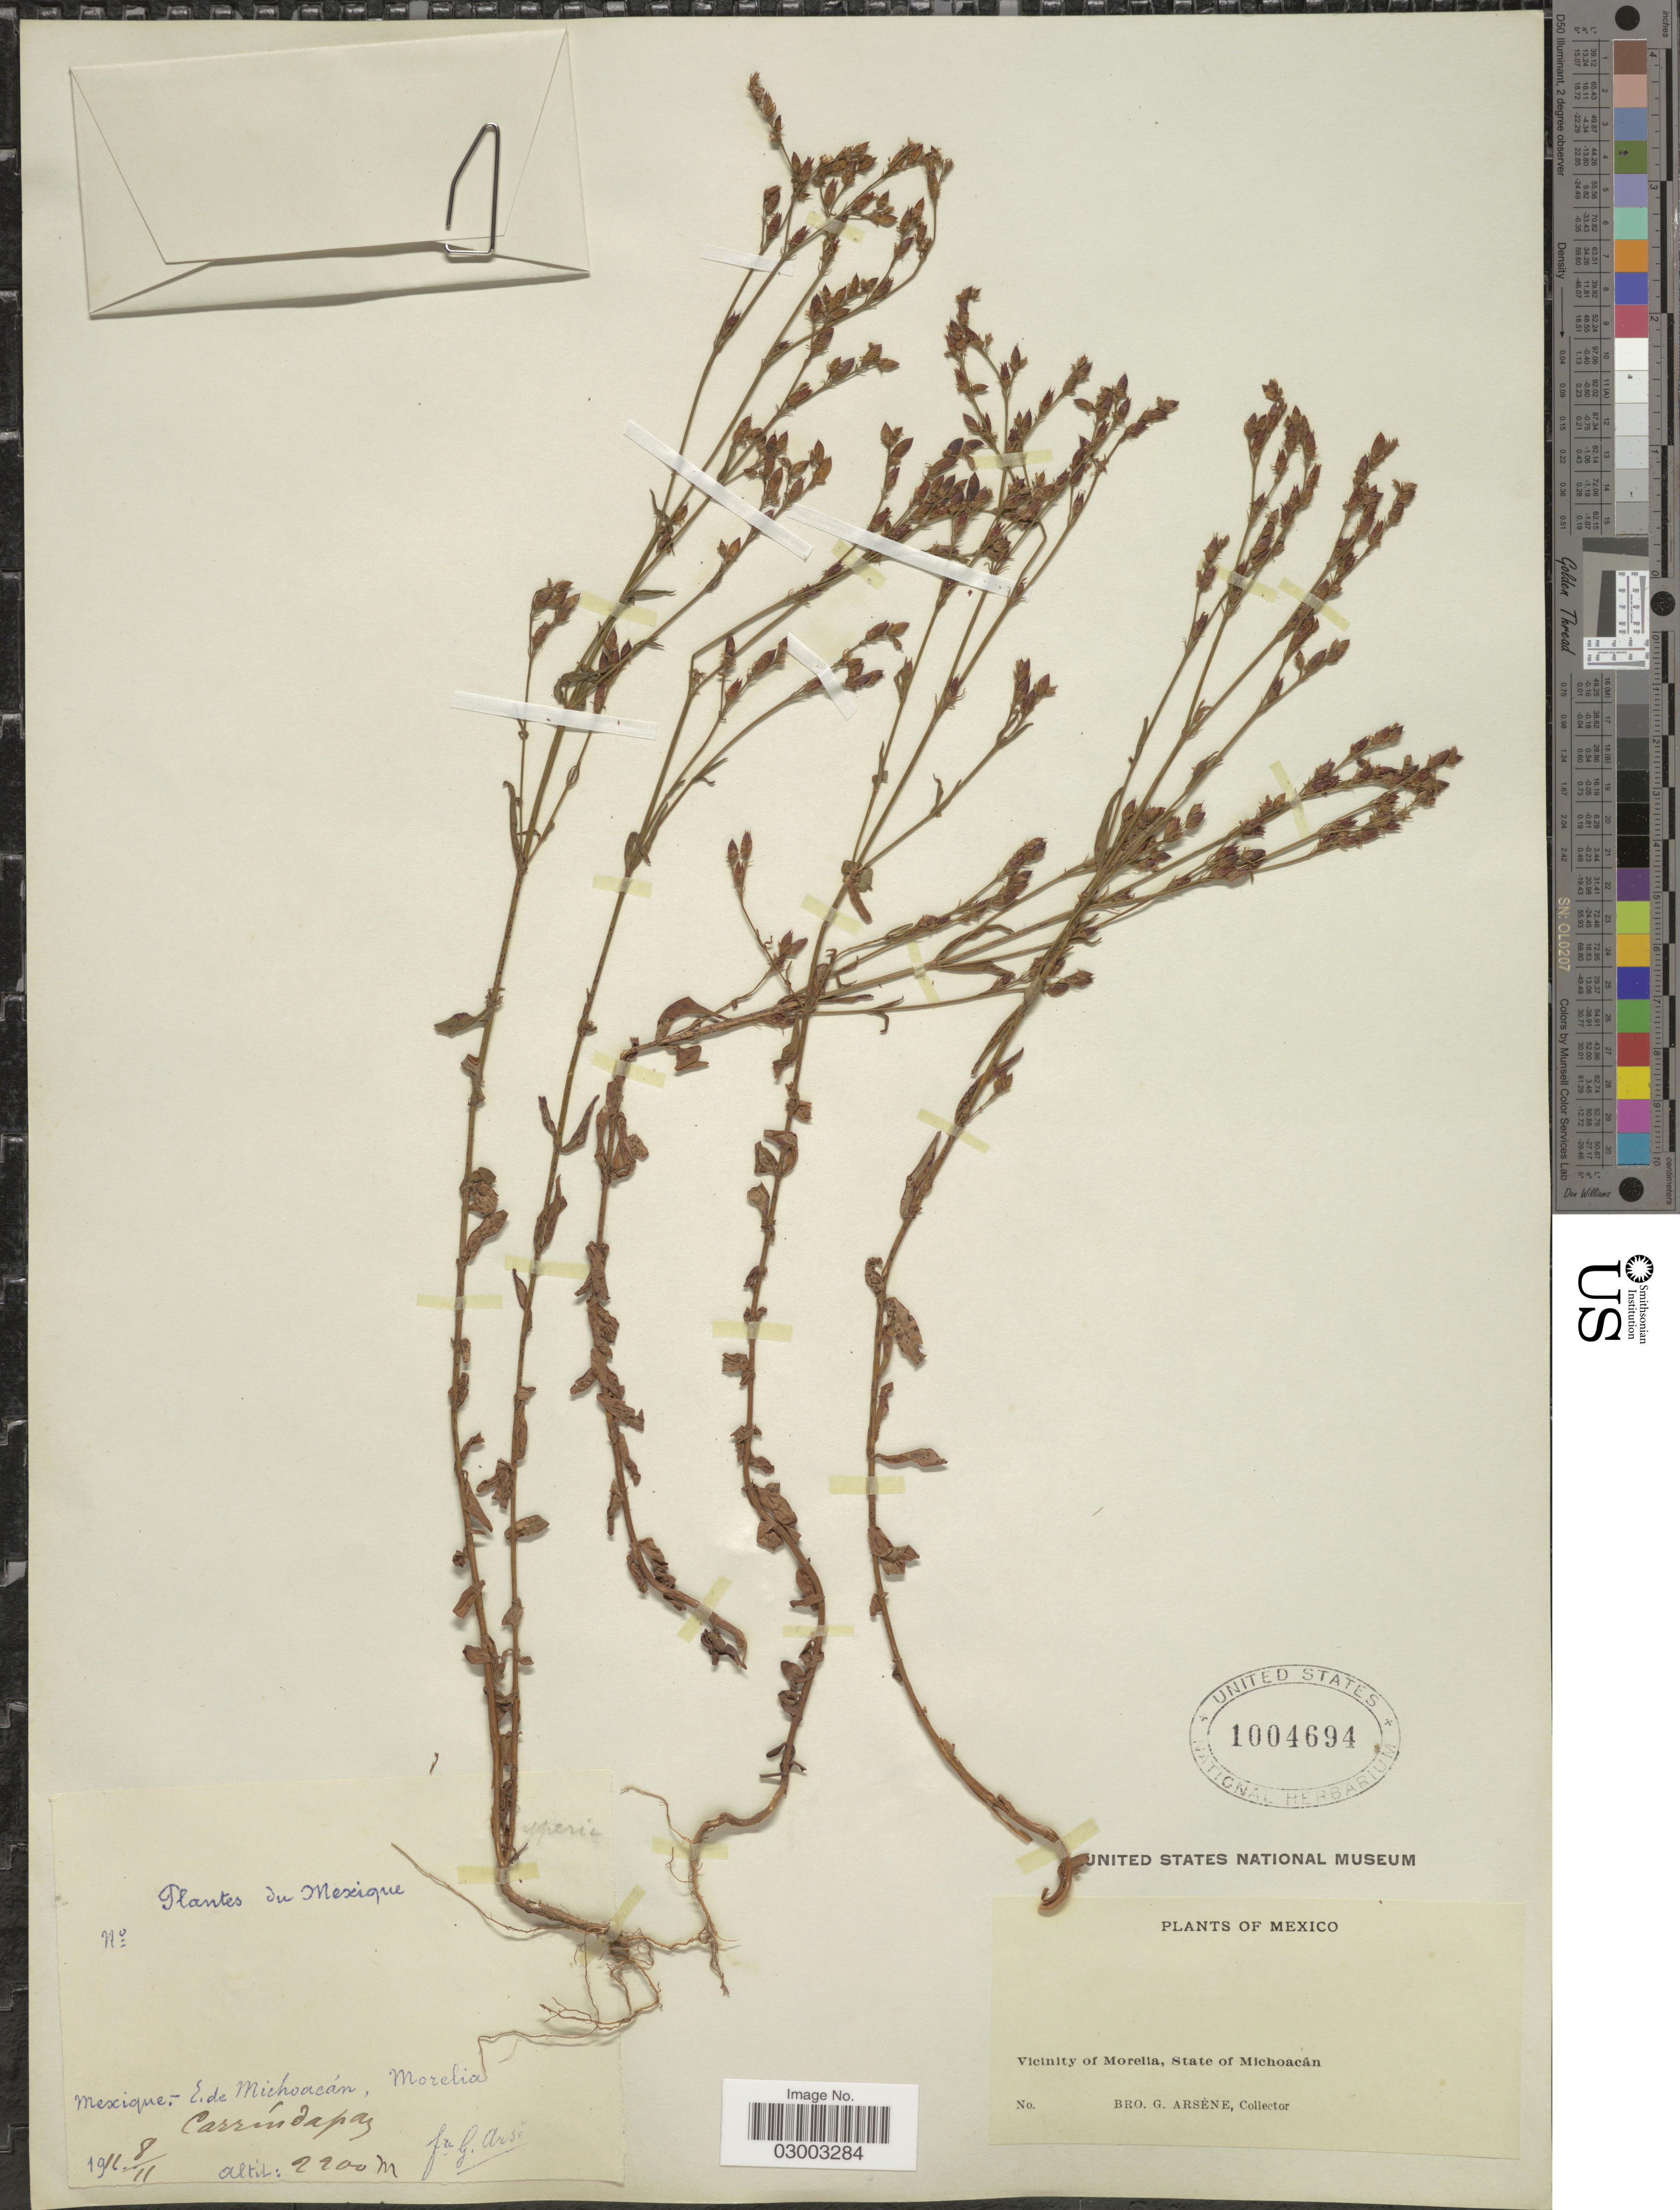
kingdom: Plantae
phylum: Tracheophyta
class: Magnoliopsida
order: Malpighiales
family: Hypericaceae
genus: Hypericum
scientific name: Hypericum philonotis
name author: Schltdl. & Cham.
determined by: Strong, Mark T., (BOT), Smithsonian Institution - National Museum of Natural History (UNITED STATES)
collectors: Bro. G. Arsène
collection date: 1911-11-08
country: Mexico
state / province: Michoacán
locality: Vicinity of Morelia, State of Michoacán. Carrín de paz.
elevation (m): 2200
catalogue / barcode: US 1004694